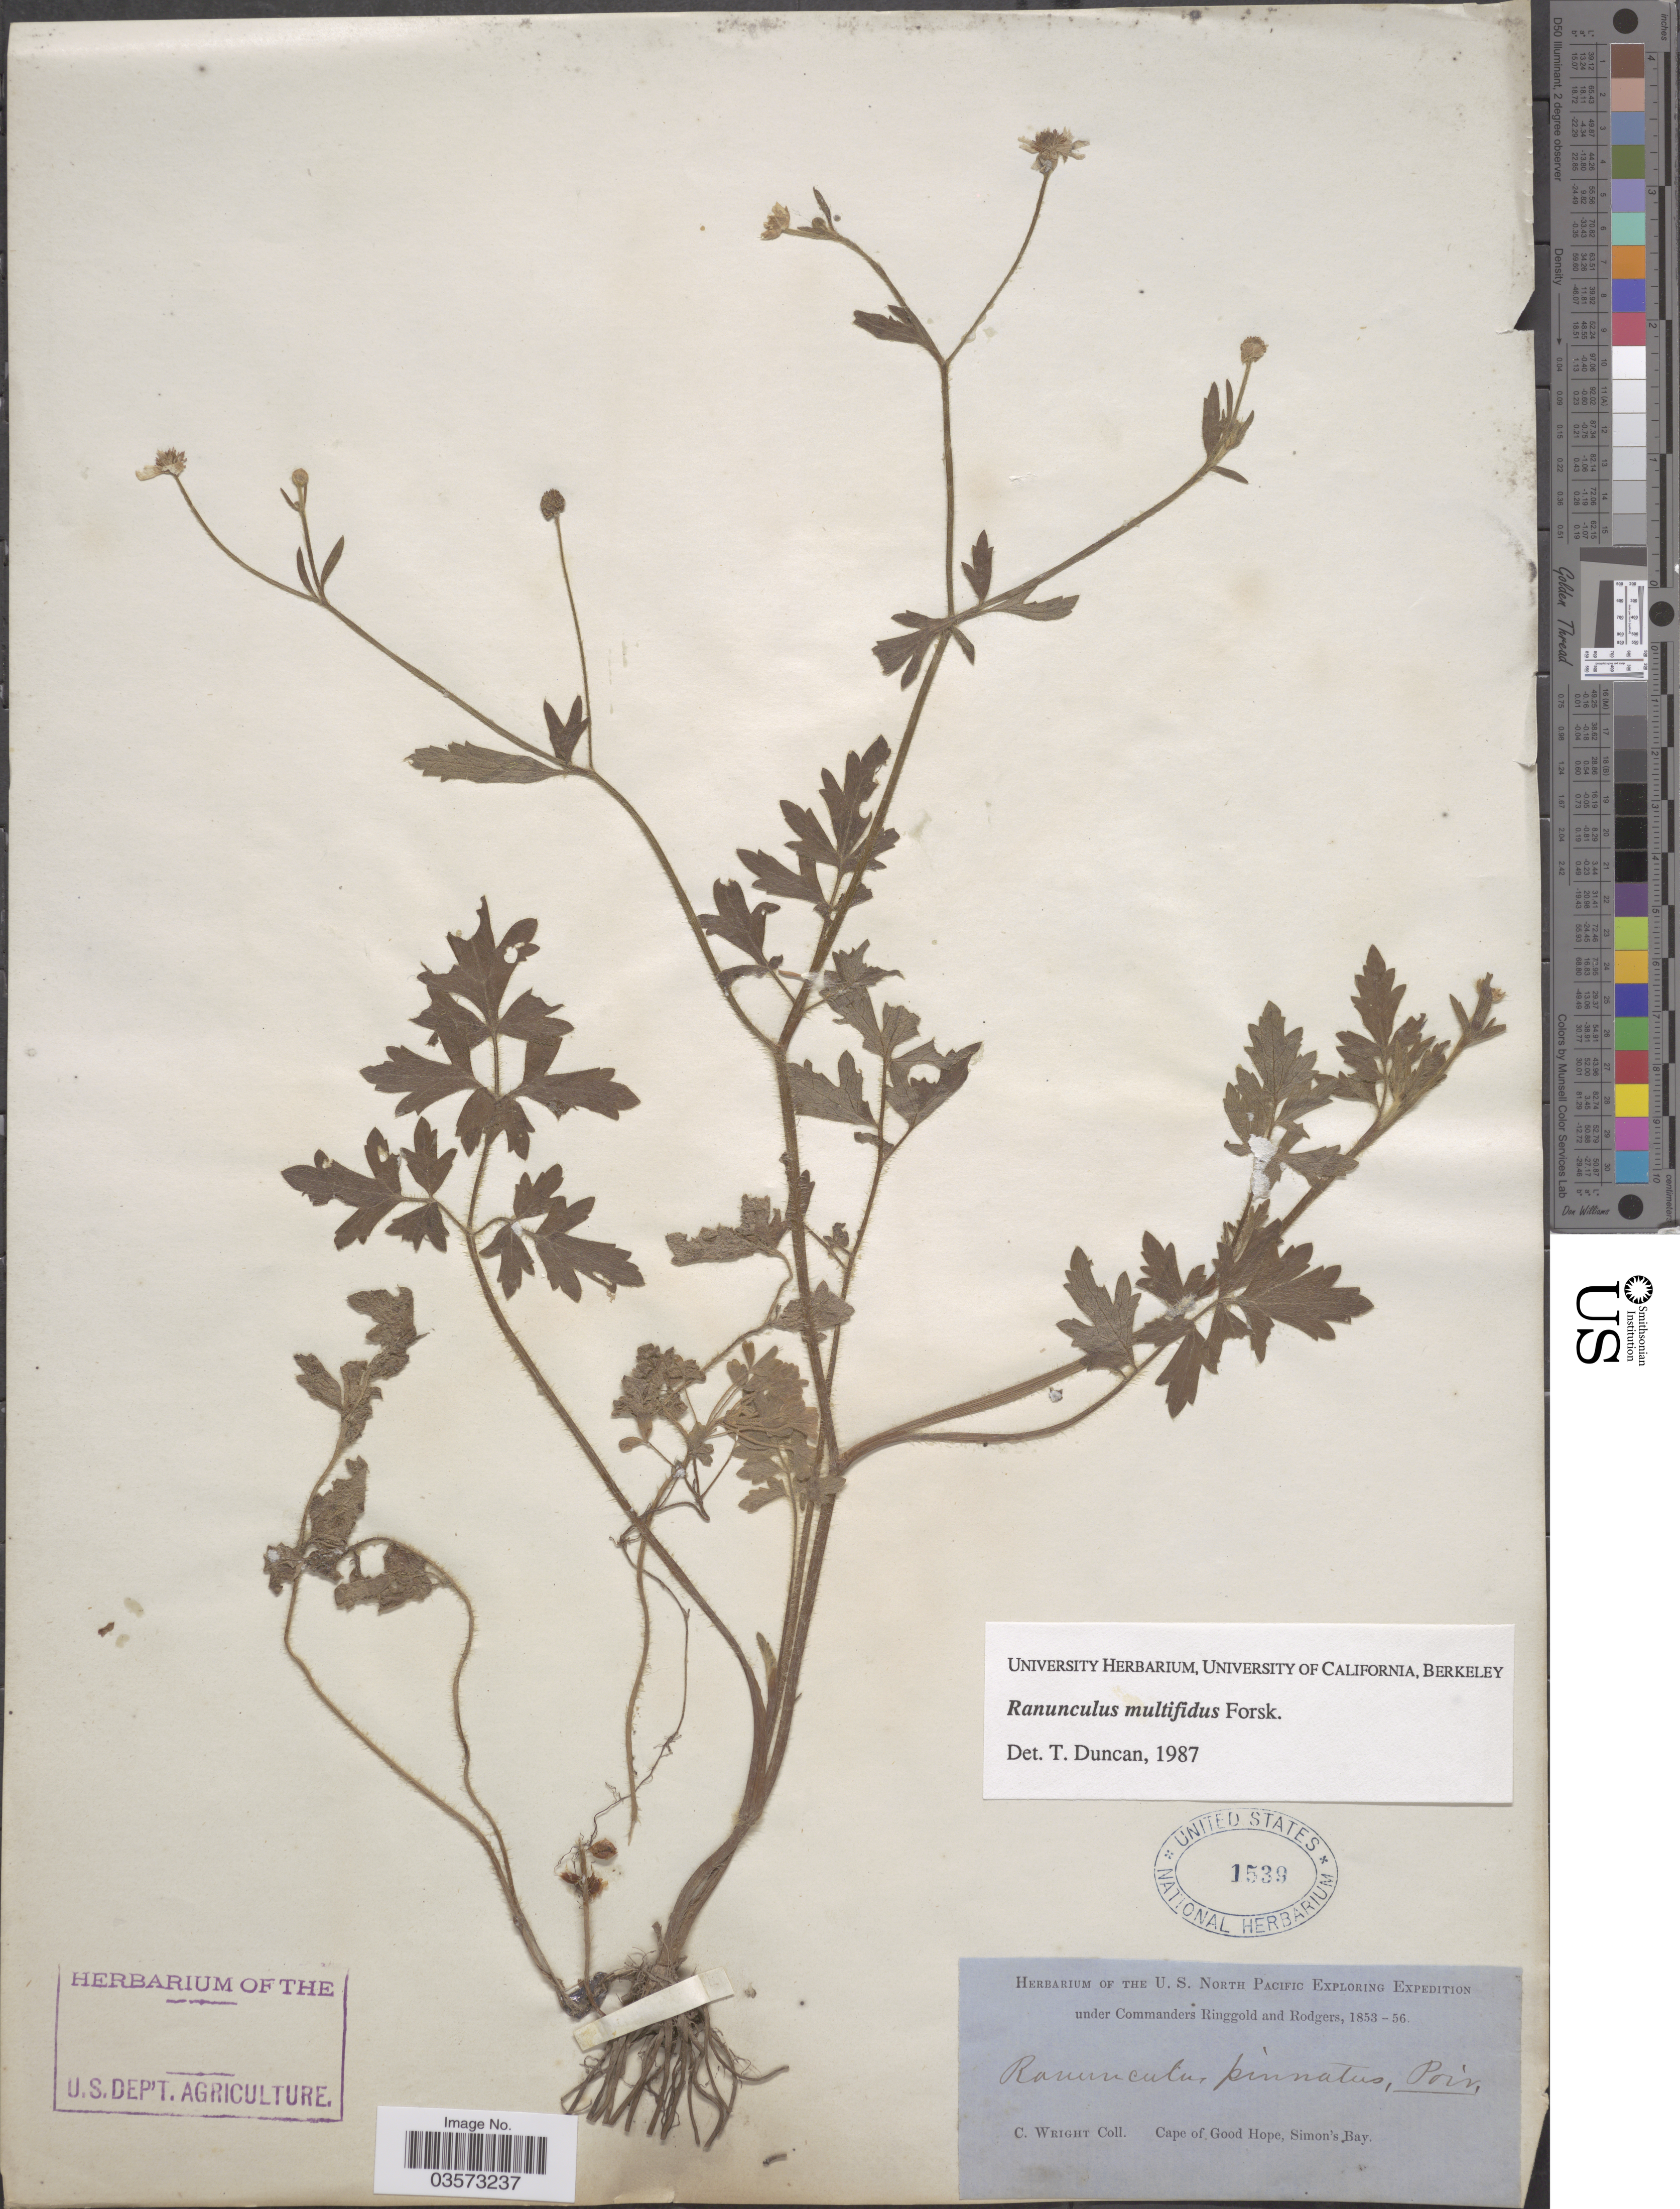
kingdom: Plantae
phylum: Tracheophyta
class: Magnoliopsida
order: Ranunculales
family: Ranunculaceae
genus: Ranunculus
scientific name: Ranunculus multifidus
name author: Forssk.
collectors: C. Wright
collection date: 1853/1856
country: South Africa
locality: Cape of Good Hope, Simon's Bay.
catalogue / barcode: US 1539